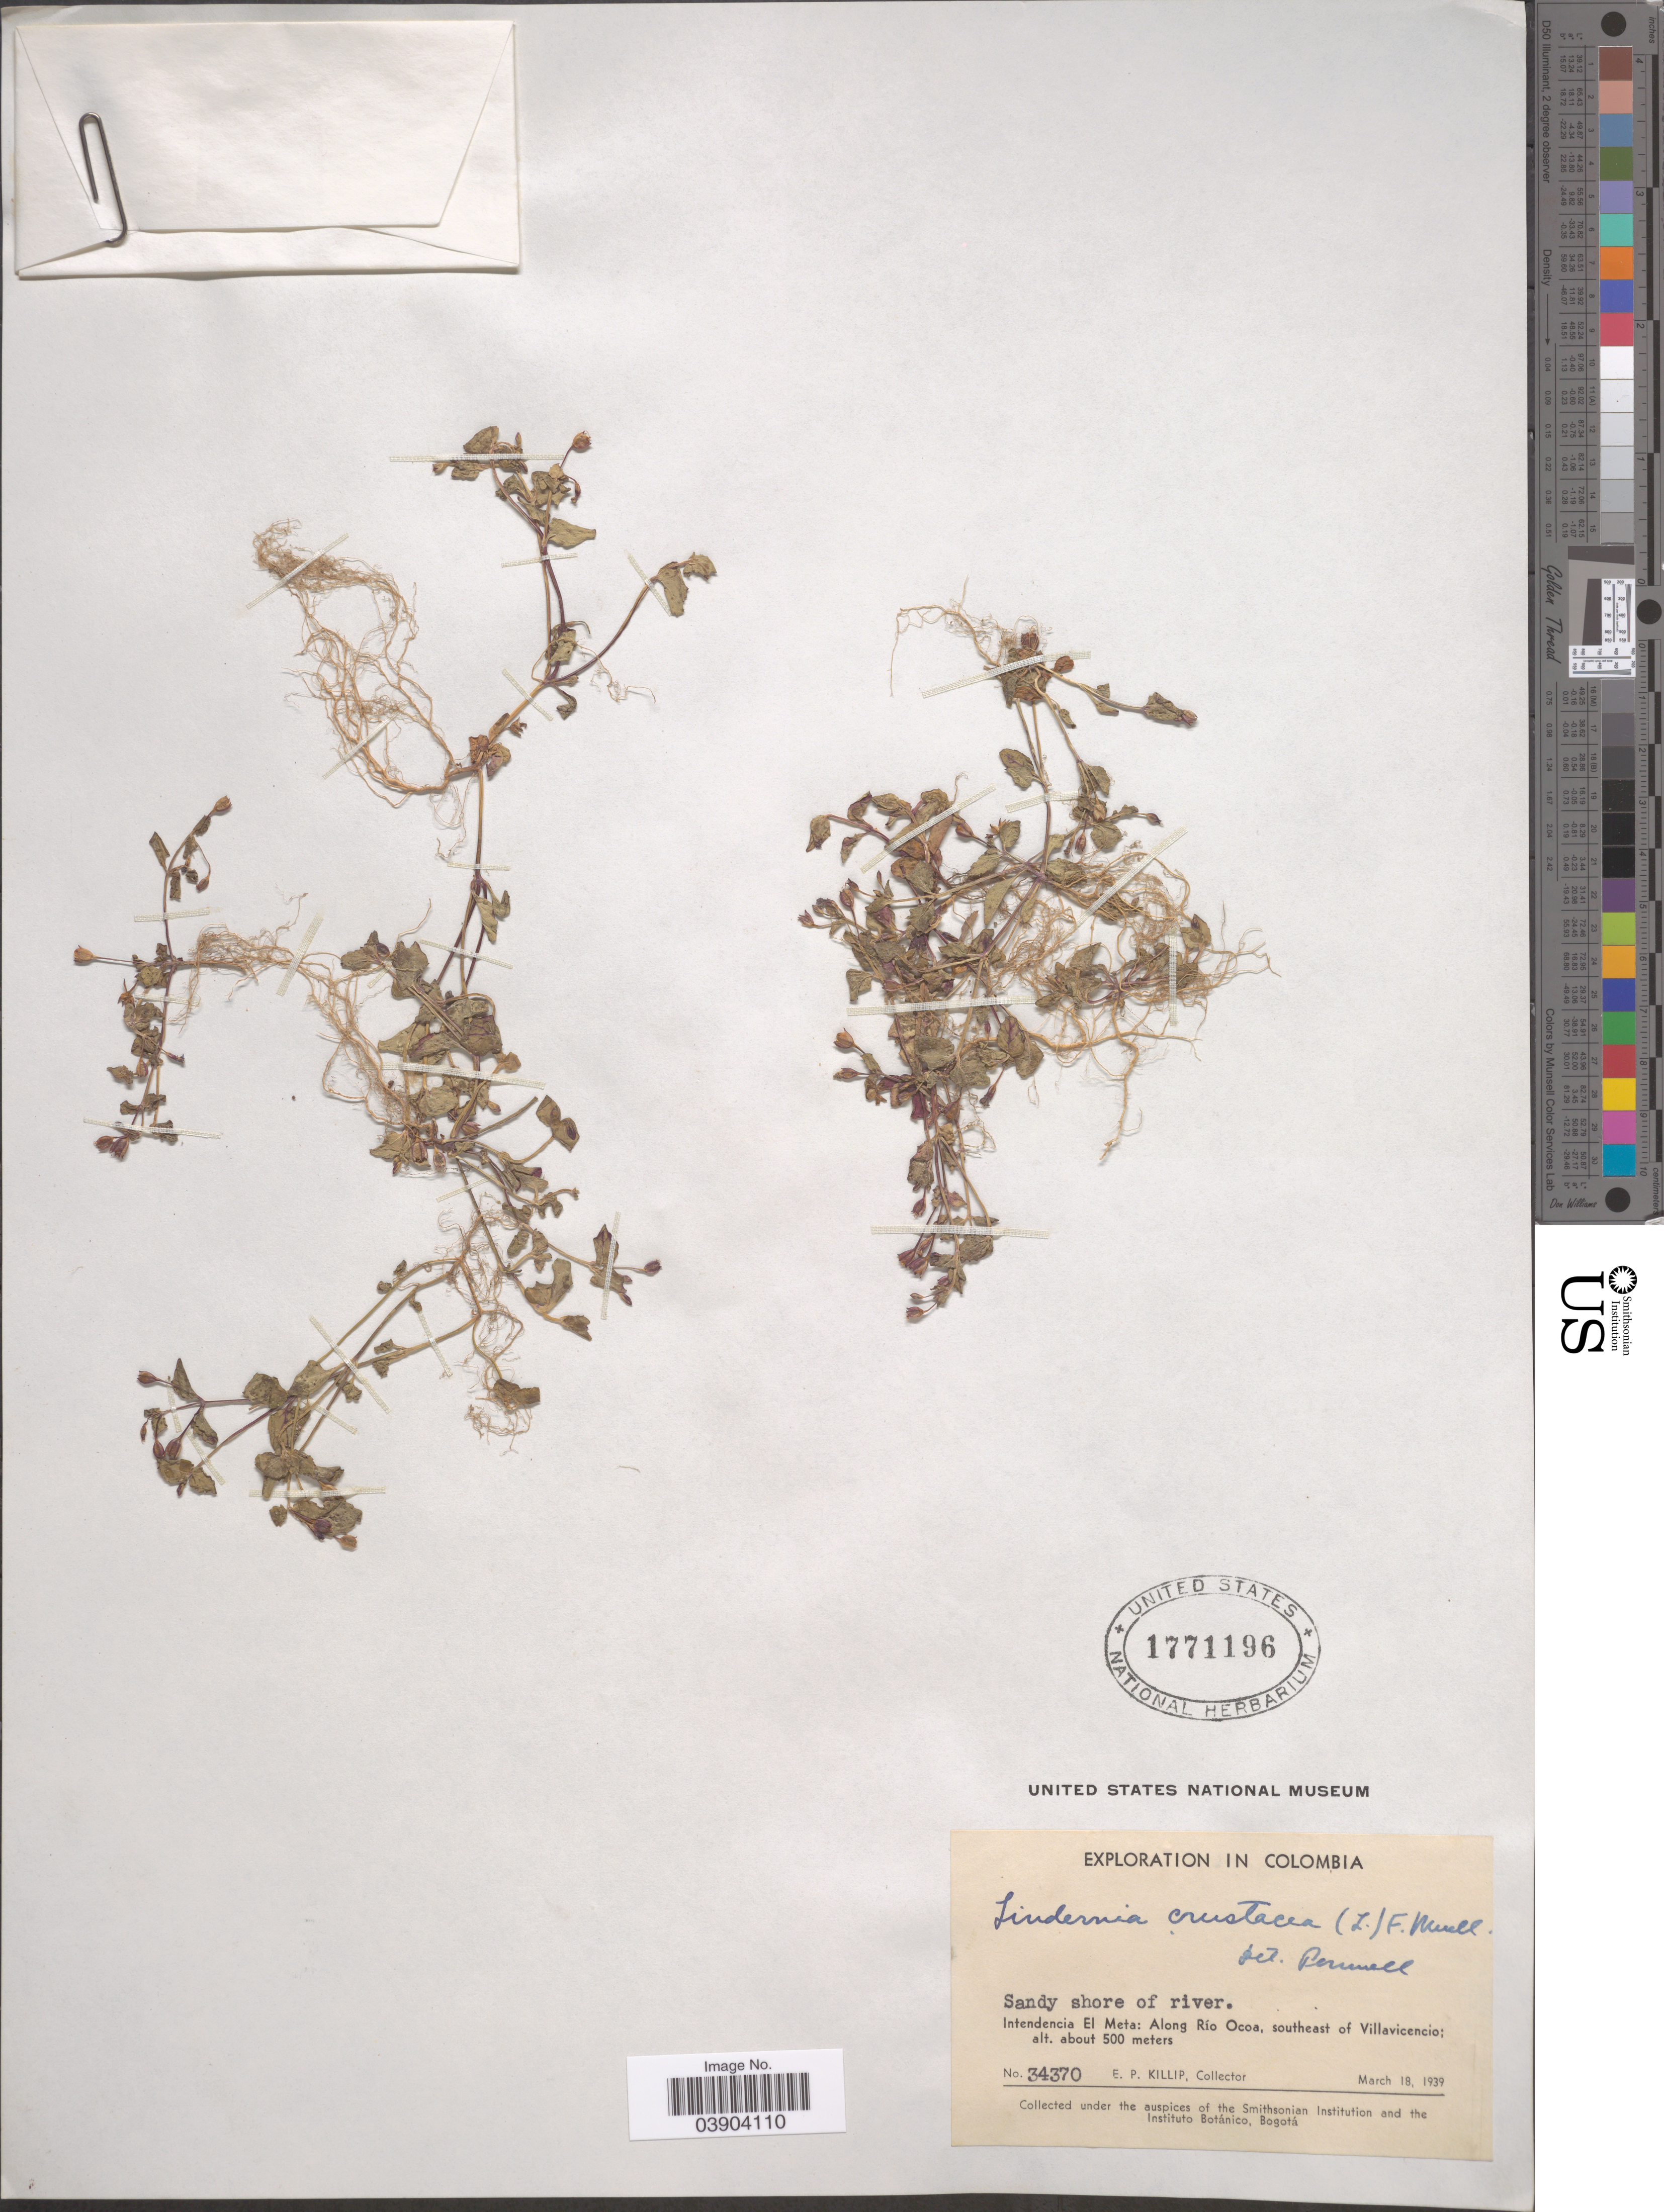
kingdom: Plantae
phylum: Tracheophyta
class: Magnoliopsida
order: Lamiales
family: Linderniaceae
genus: Lindernia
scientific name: Lindernia crustacea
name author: (L.) F. Muell.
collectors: E. P. Killip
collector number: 34370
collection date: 1939-03-18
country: Colombia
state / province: Meta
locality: Intendencia El Meta: Along Río Ocoa, southeast of Villavicencio.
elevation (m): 500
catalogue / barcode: US 1771196